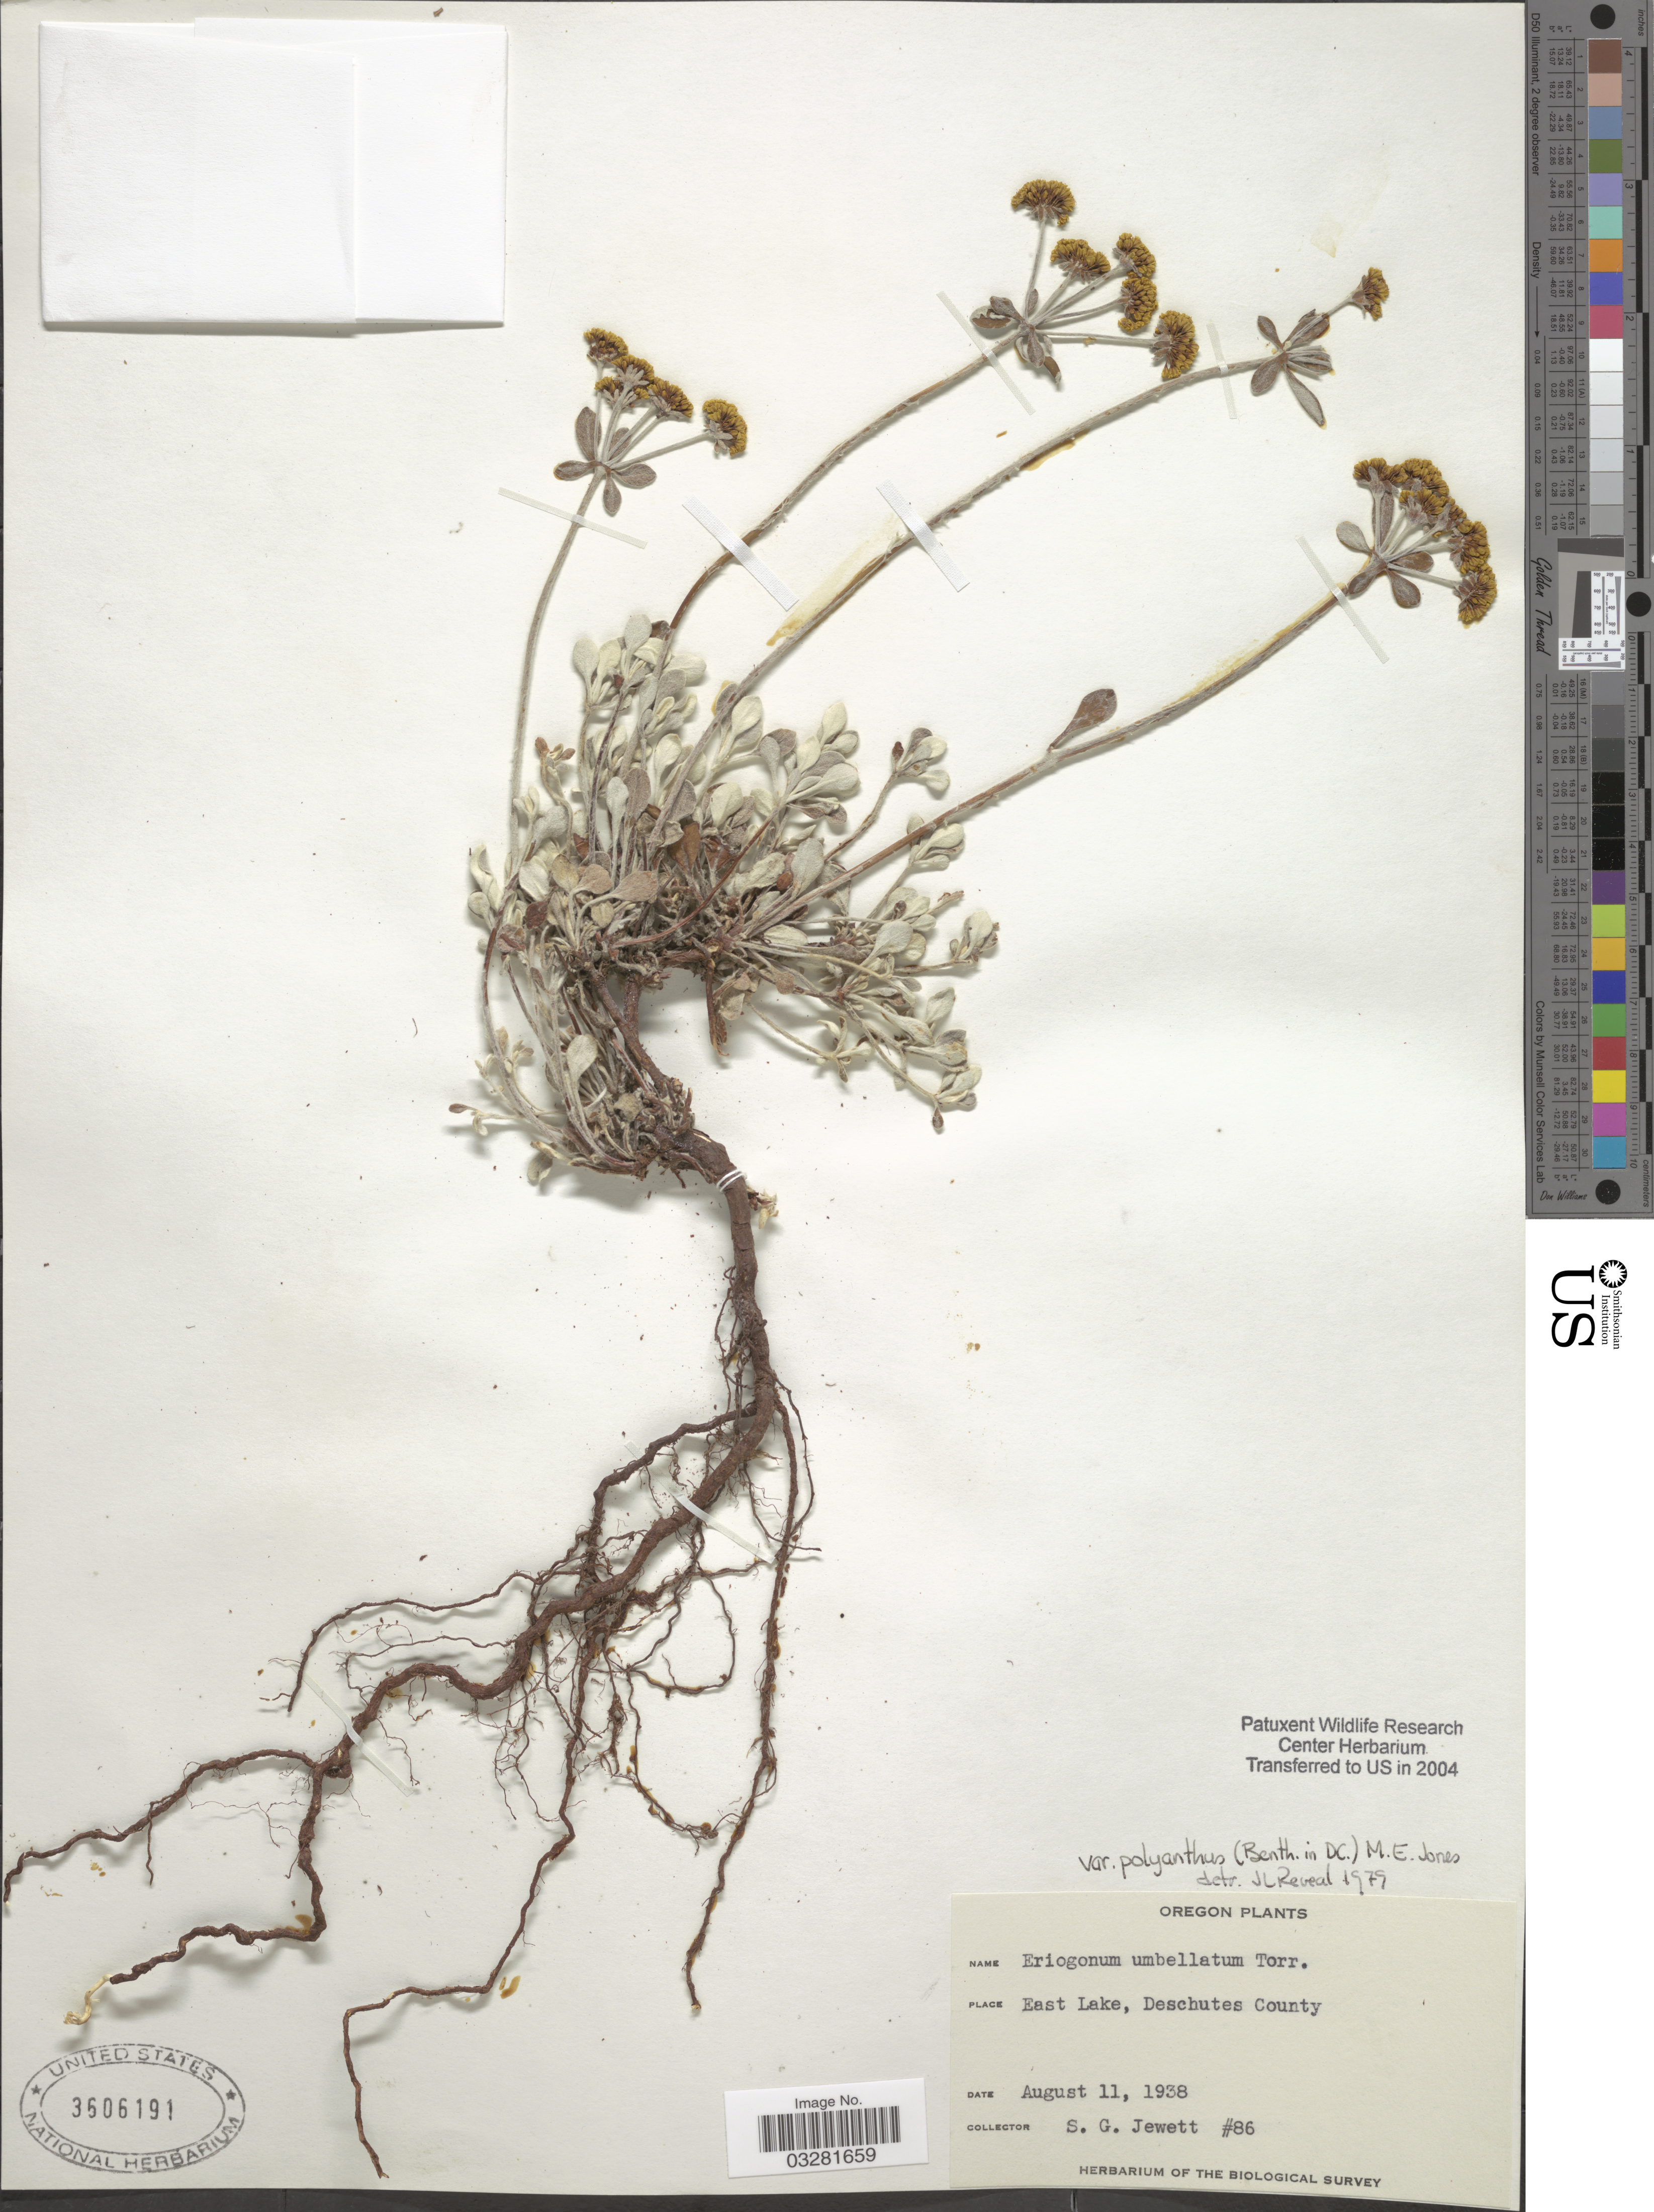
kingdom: Plantae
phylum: Tracheophyta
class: Magnoliopsida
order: Caryophyllales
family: Polygonaceae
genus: Eriogonum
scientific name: Eriogonum umbellatum var. polyanthum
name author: Torr.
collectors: S. Jewett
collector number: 86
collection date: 1938-08-11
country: United States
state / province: Oregon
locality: East Lake, Deschutes County.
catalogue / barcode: US 3606191